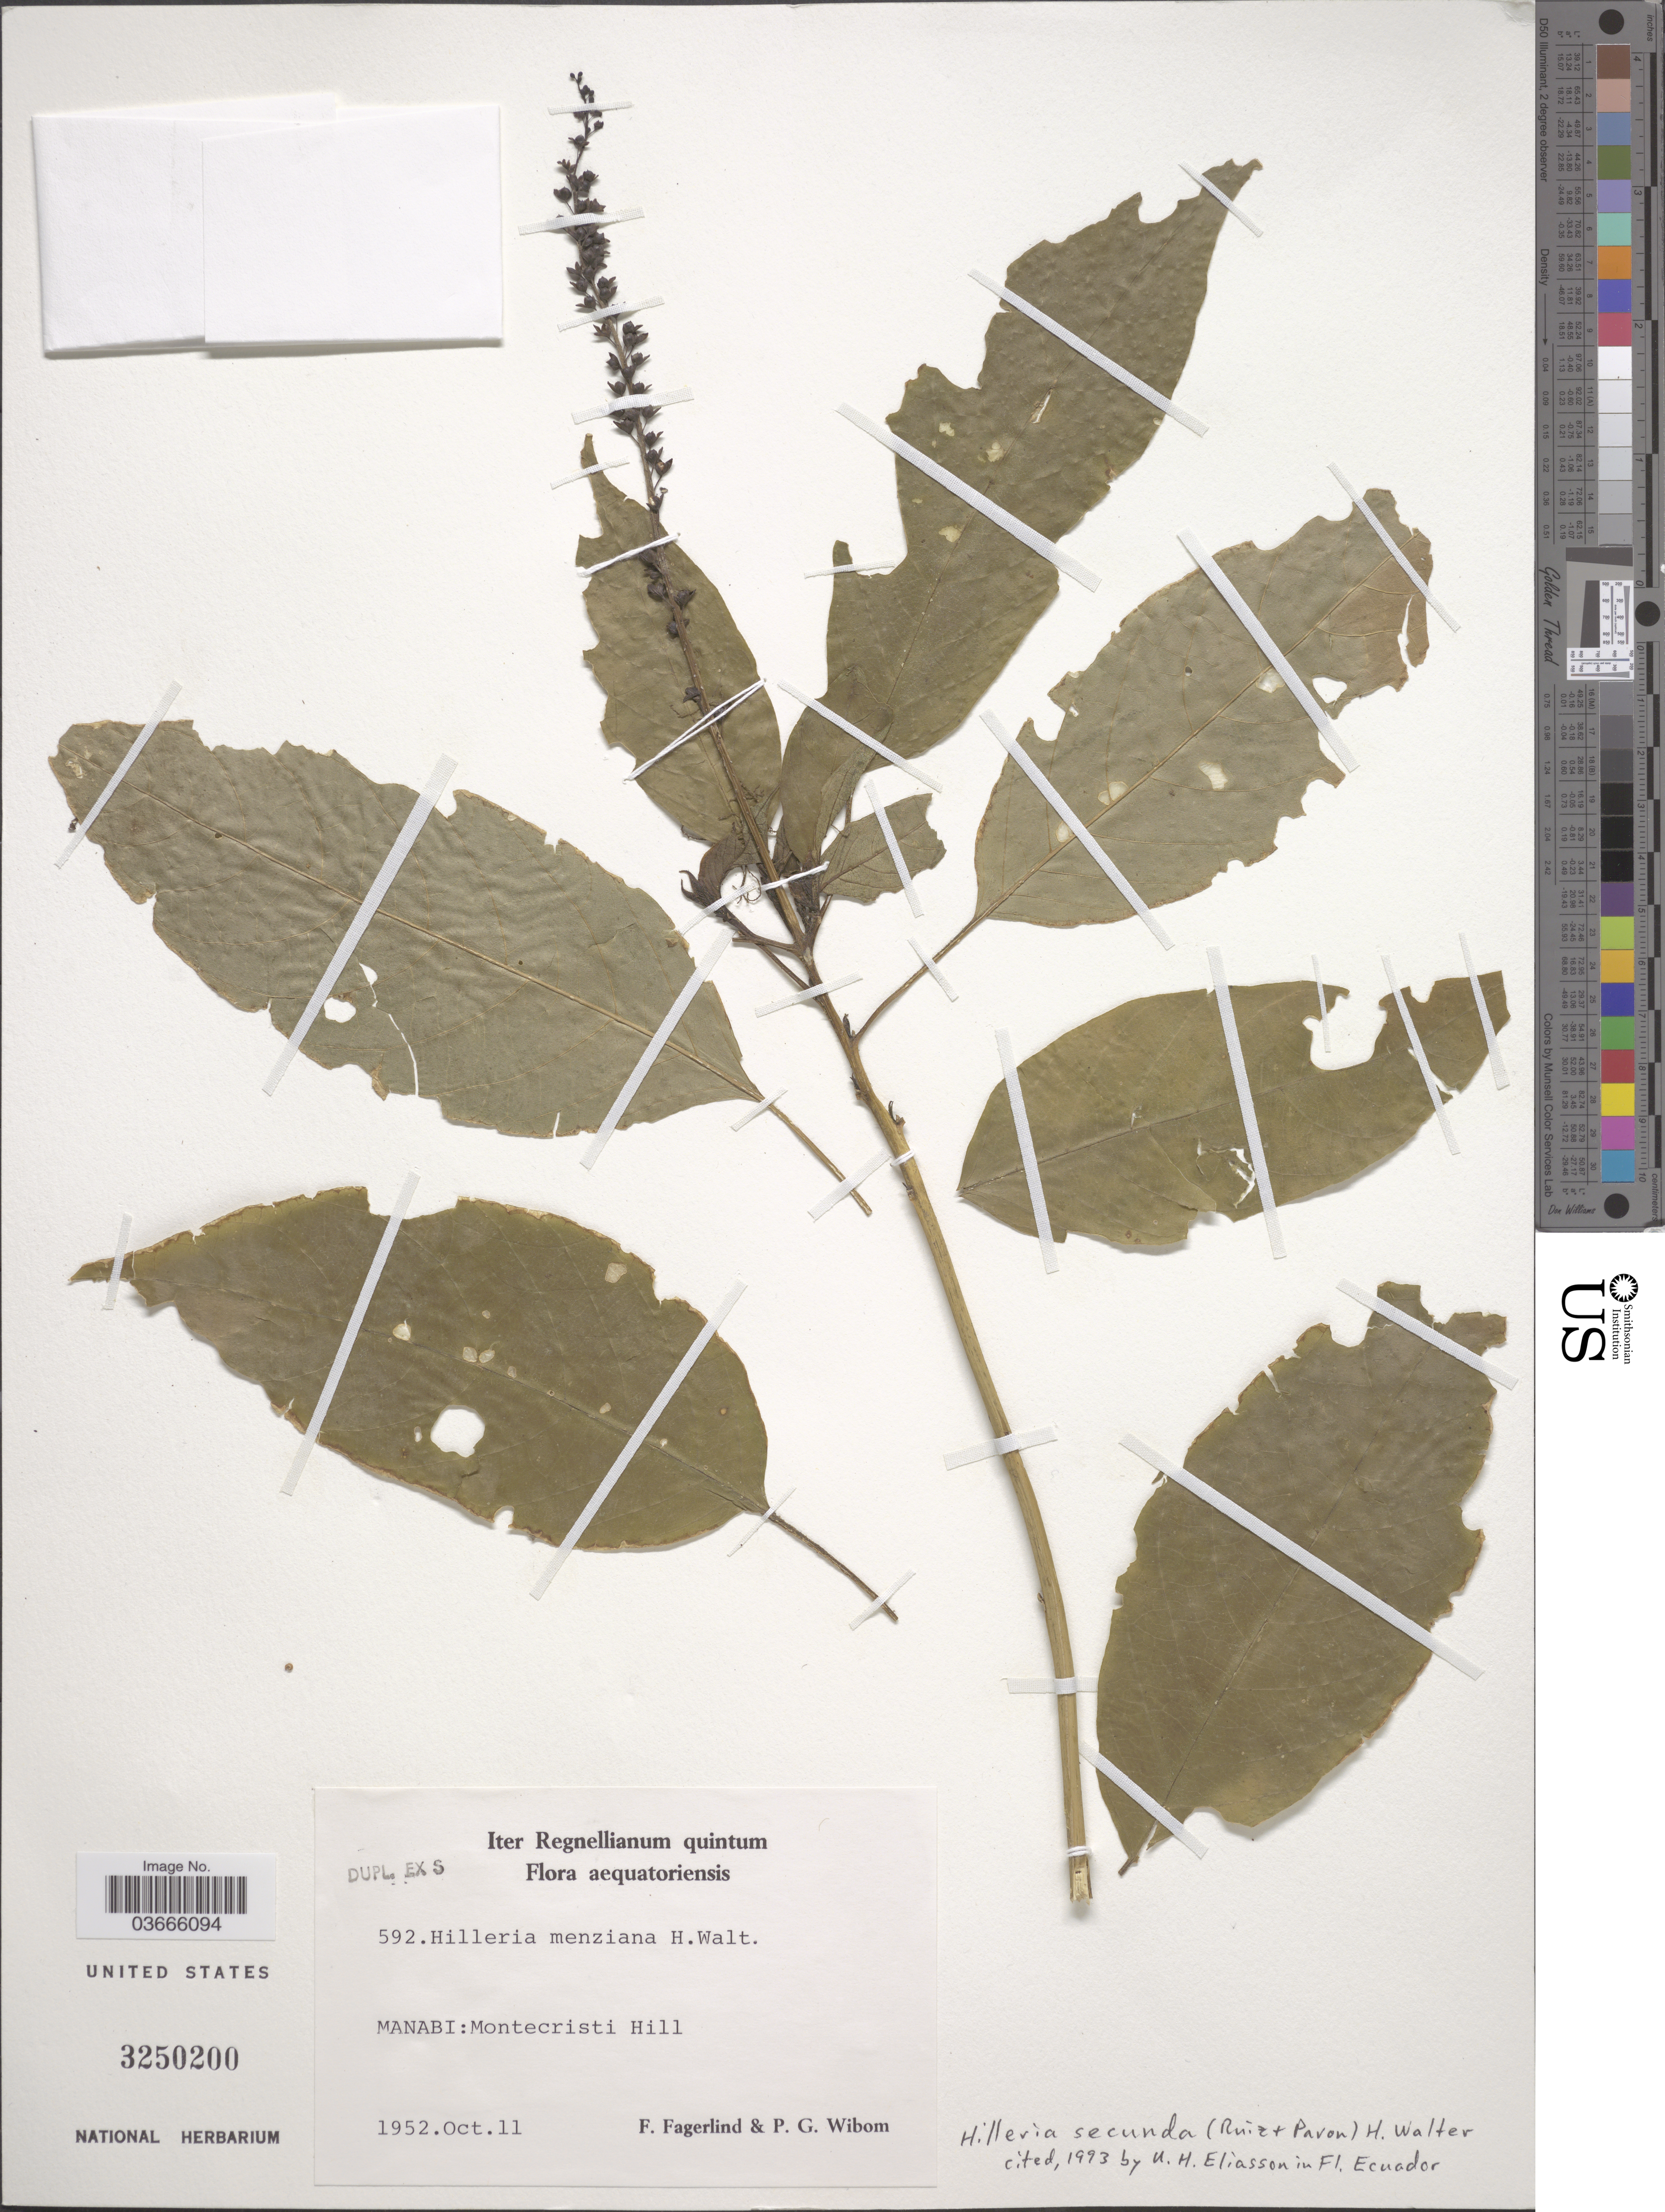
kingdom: Plantae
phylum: Tracheophyta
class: Magnoliopsida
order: Caryophyllales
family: Phytolaccaceae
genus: Hilleria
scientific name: Hilleria secunda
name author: (Ruiz & Pav.) H. Walter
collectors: F. Fagerlind & P. Wibom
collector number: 592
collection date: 1952-10-11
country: Ecuador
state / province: Manabí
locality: Montecristi Hill.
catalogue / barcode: US 3250200